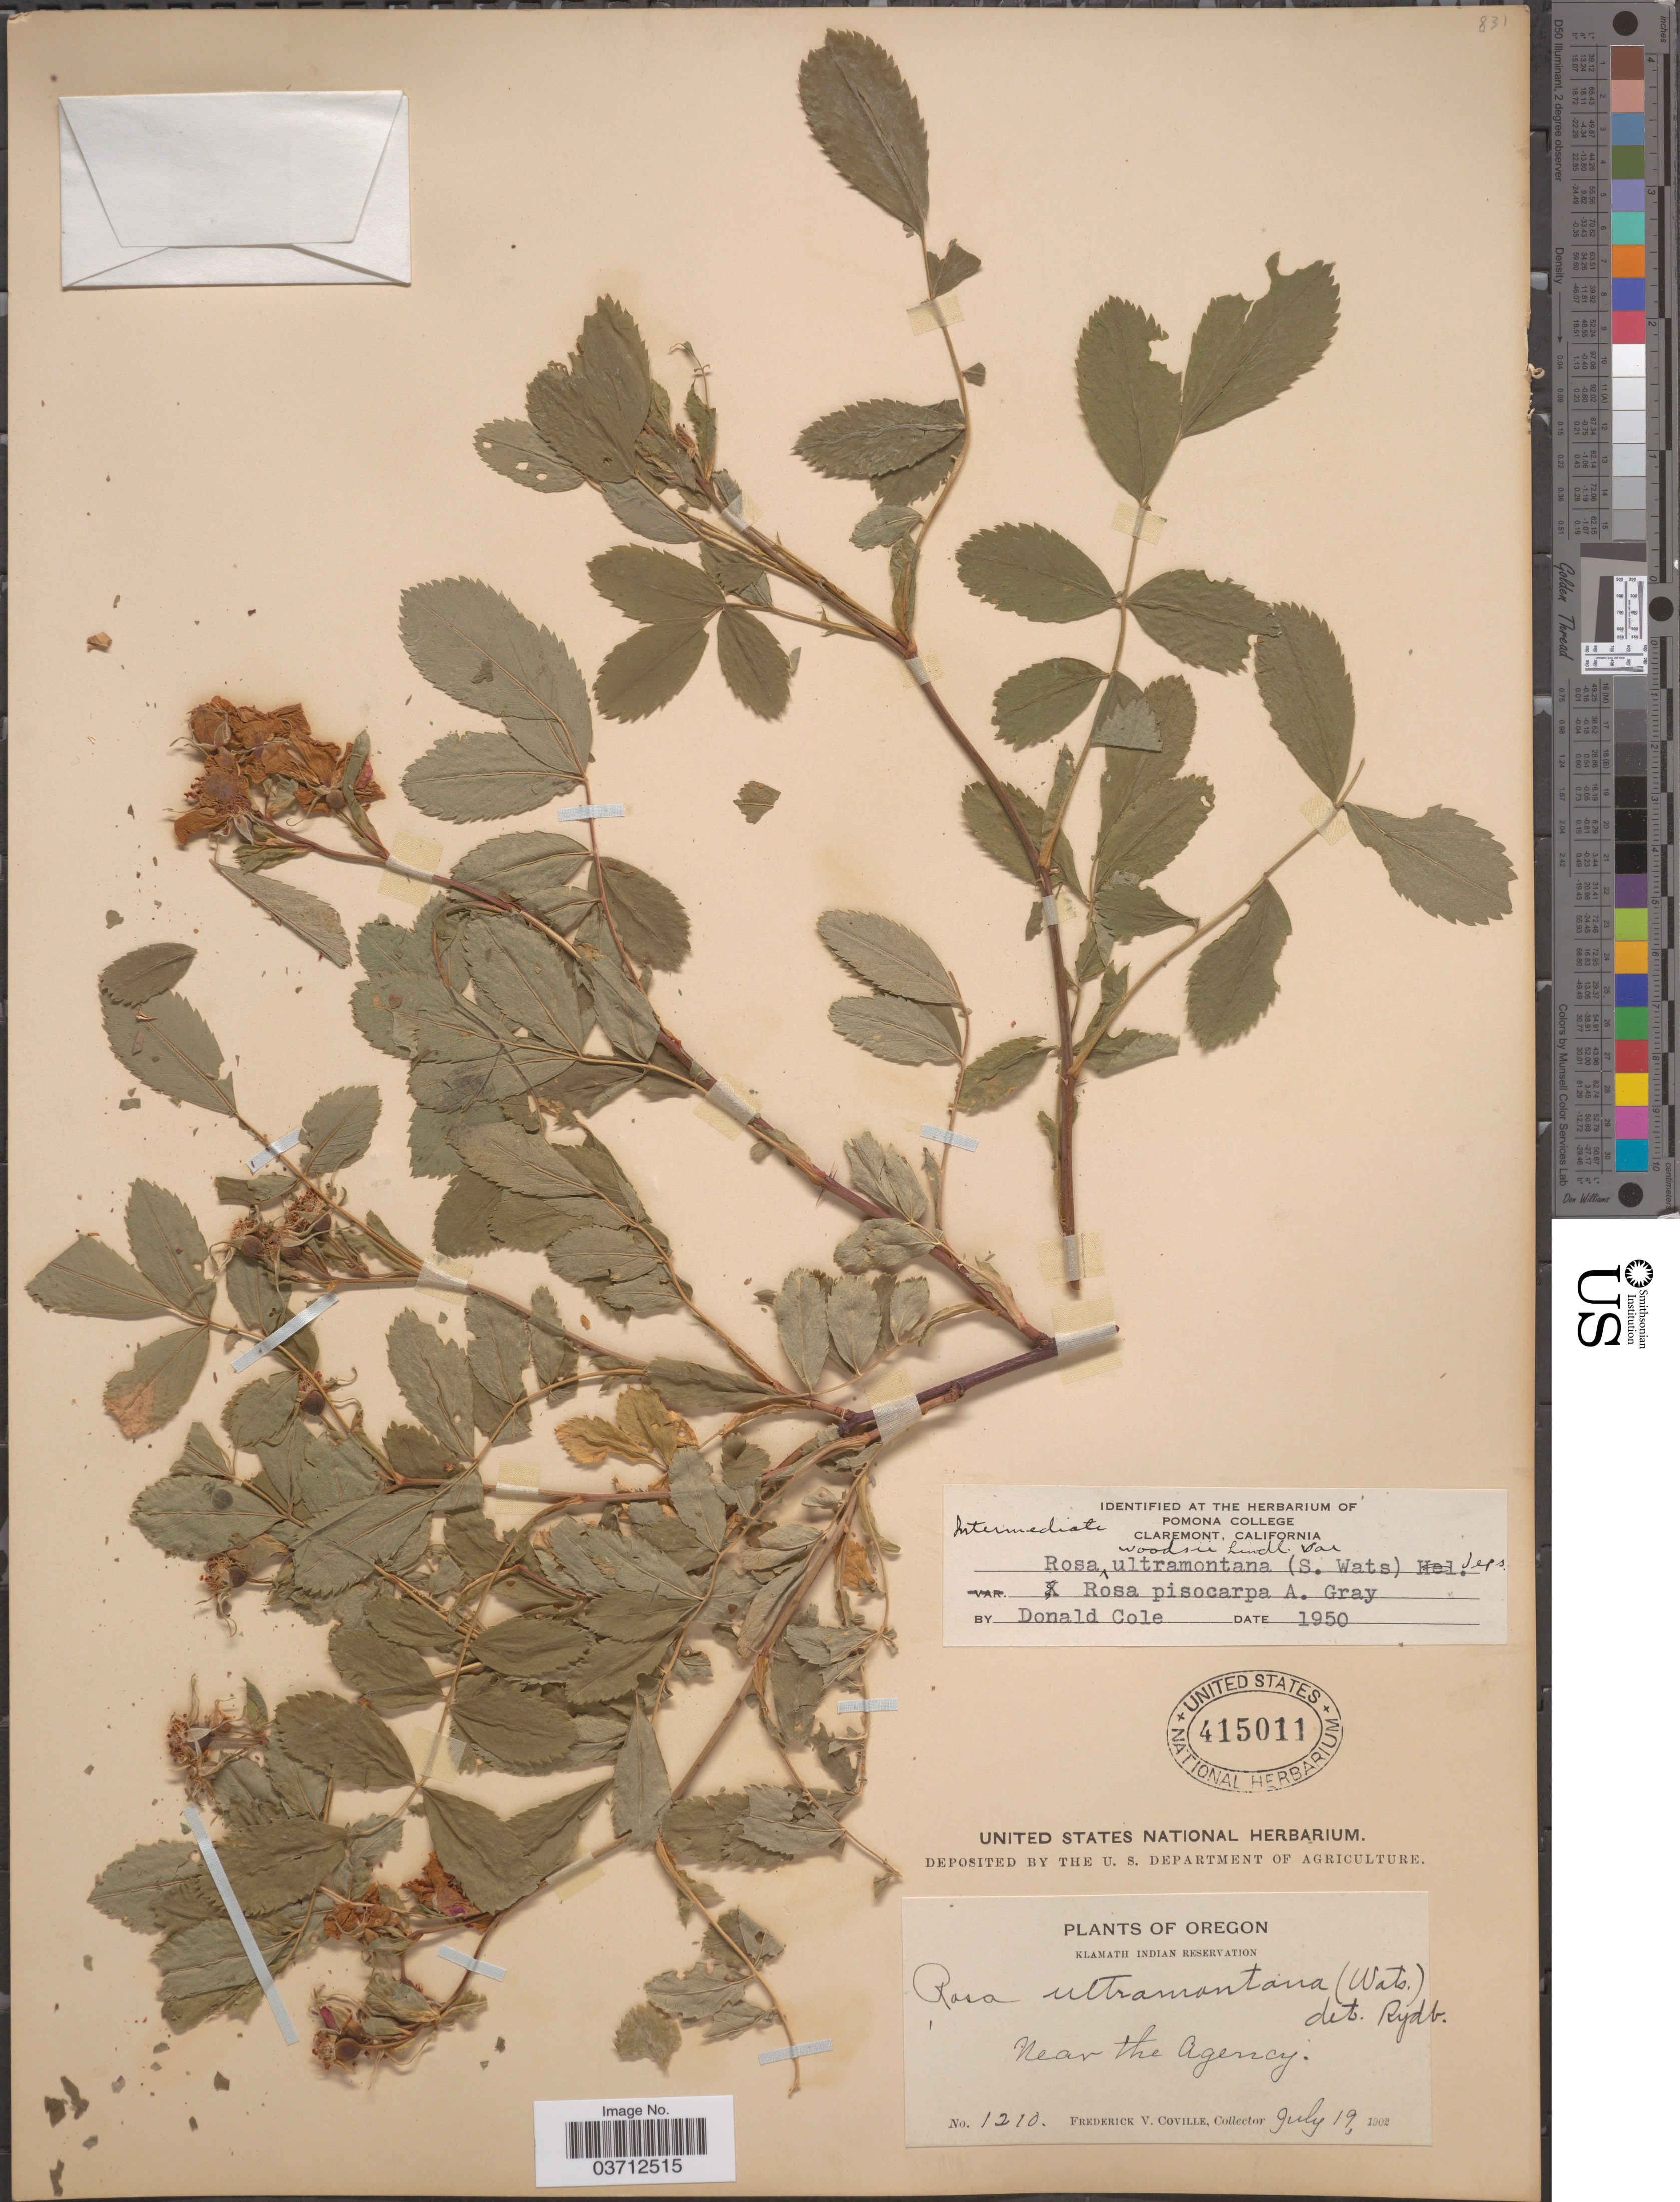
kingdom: Plantae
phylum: Tracheophyta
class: Magnoliopsida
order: Rosales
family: Rosaceae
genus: Rosa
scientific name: Rosa woodsii var. ultramontana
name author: Lindl.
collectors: F. V. Coville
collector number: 1210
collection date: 1902-07-19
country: United States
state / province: Oregon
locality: Klamath Indian Reservation. Near the Agency.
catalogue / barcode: US 415011